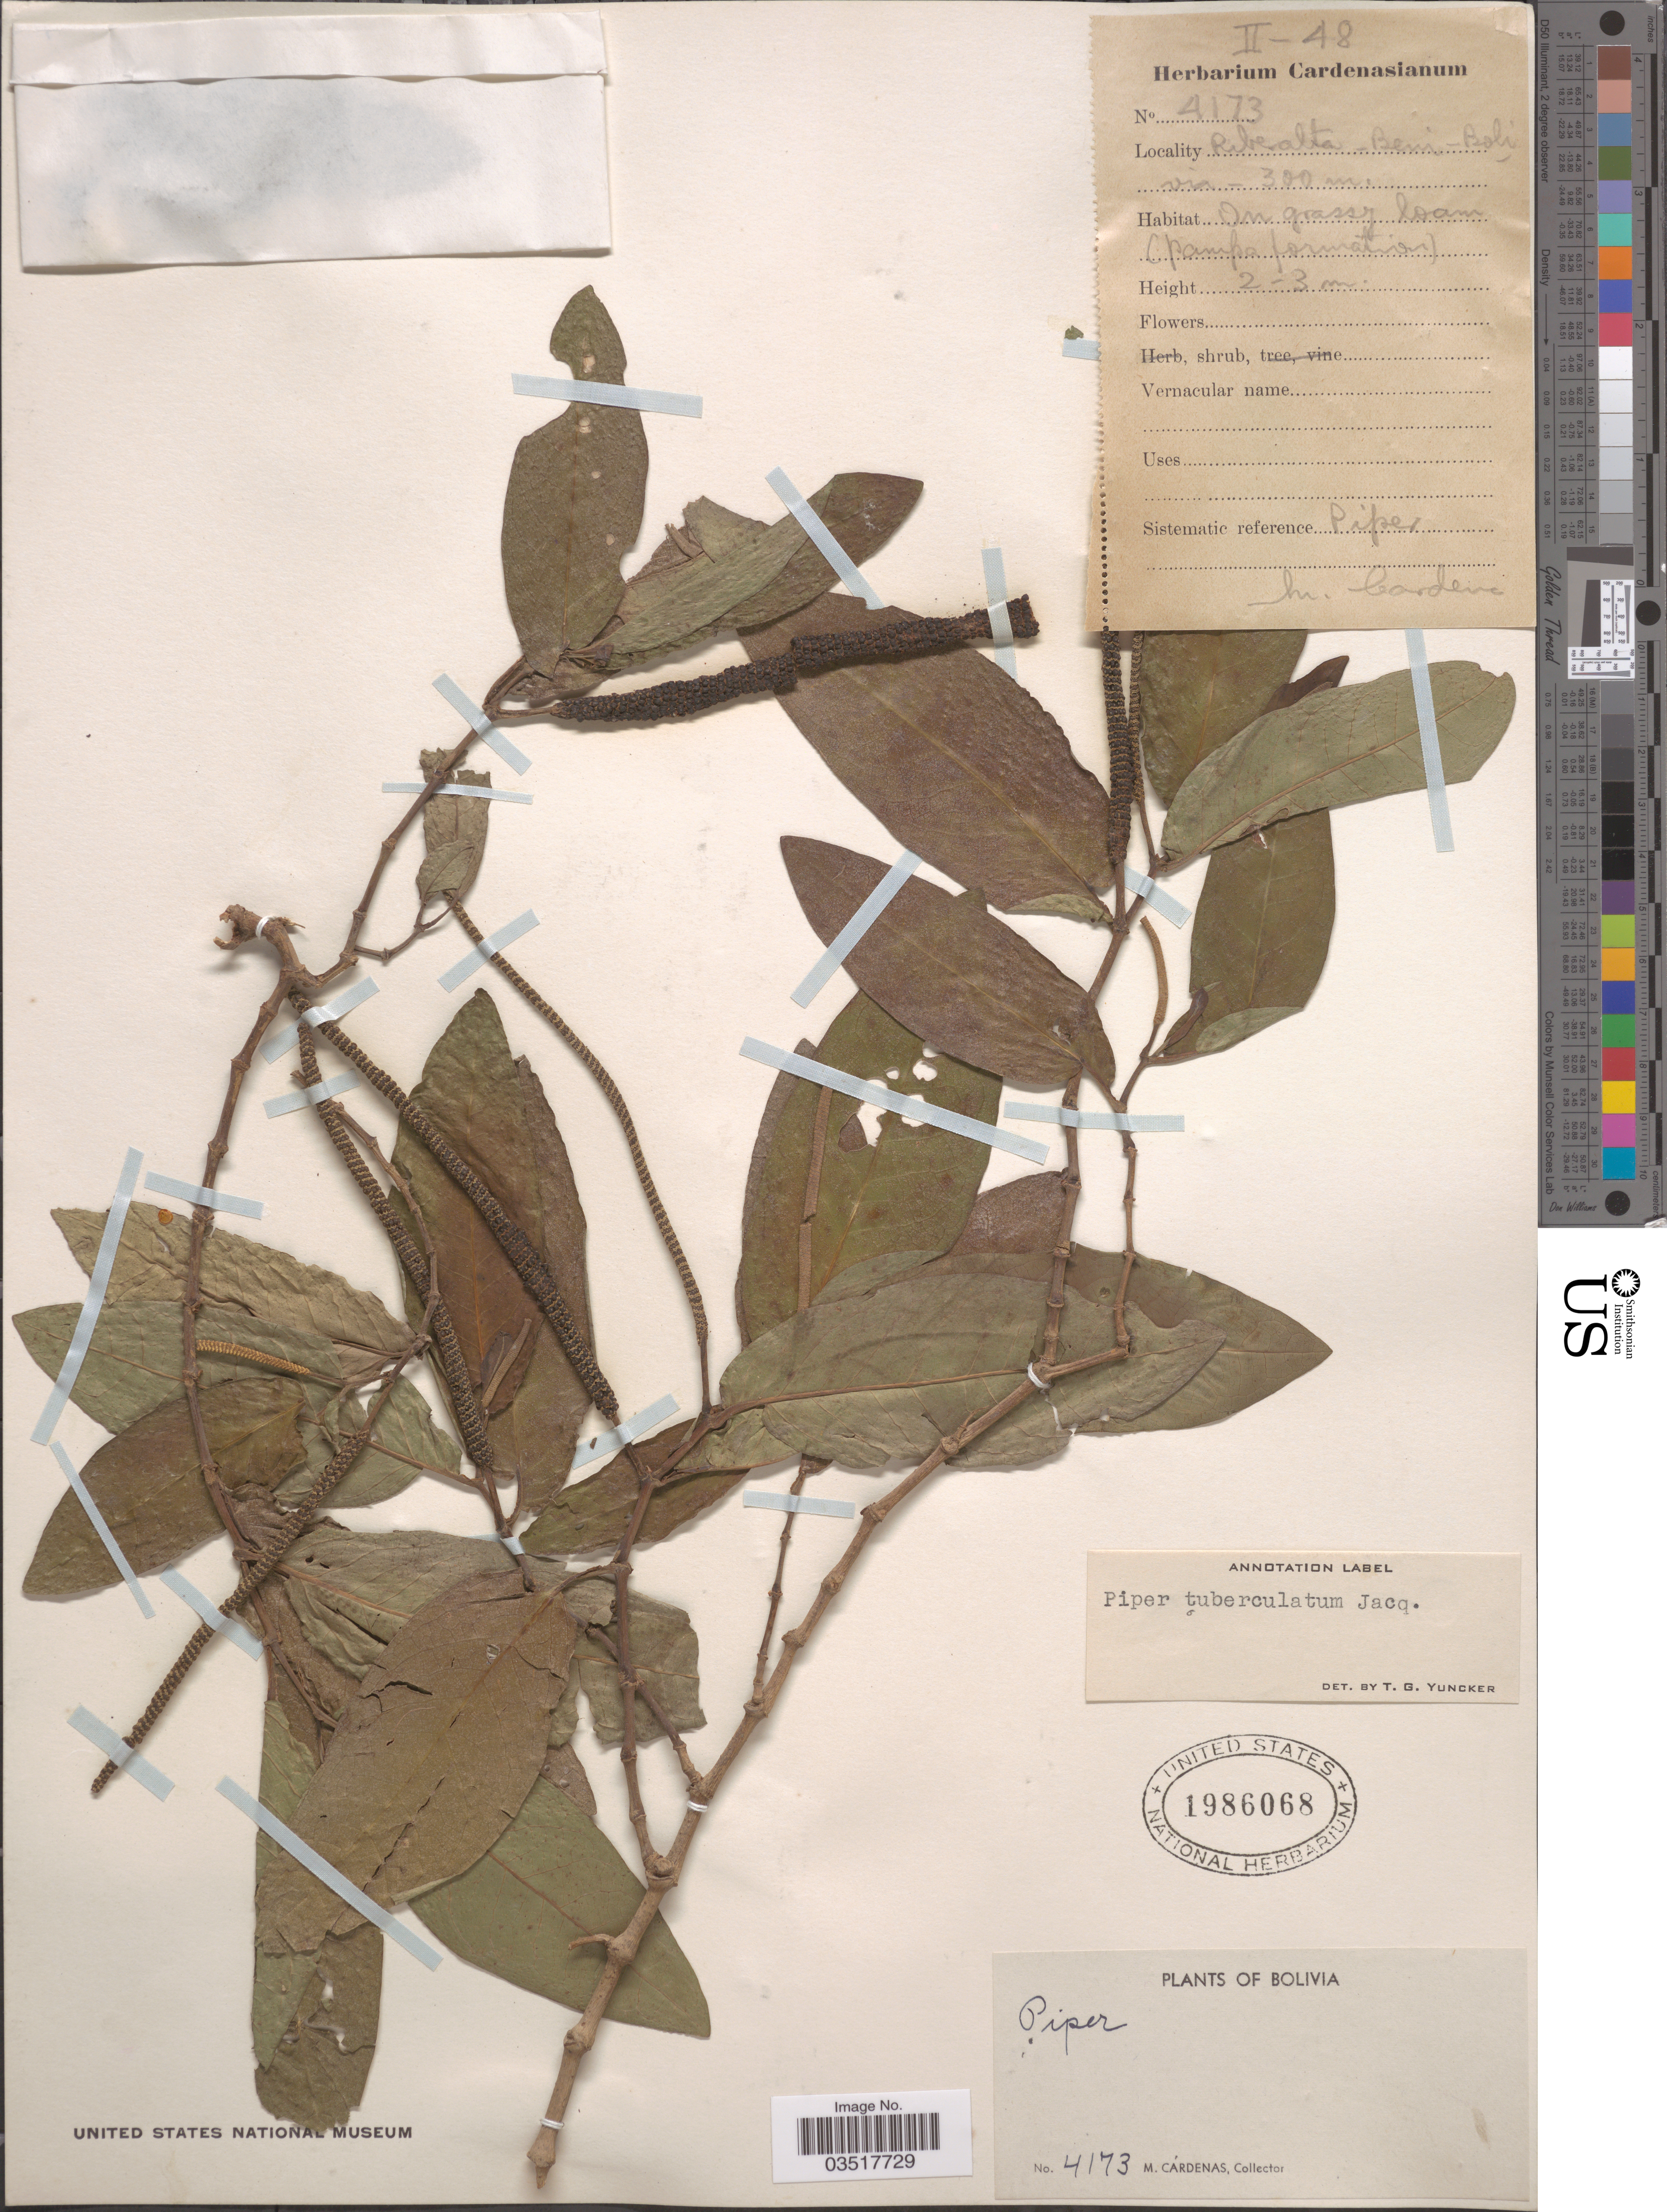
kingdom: Plantae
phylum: Tracheophyta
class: Magnoliopsida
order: Piperales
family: Piperaceae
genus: Piper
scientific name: Piper tuberculatum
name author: Jacq.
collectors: M. Cárdenas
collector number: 4173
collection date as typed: Transcribed d/m/y: /2/48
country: Bolivia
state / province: Beni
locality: Riberalta.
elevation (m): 300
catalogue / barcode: US 1986068